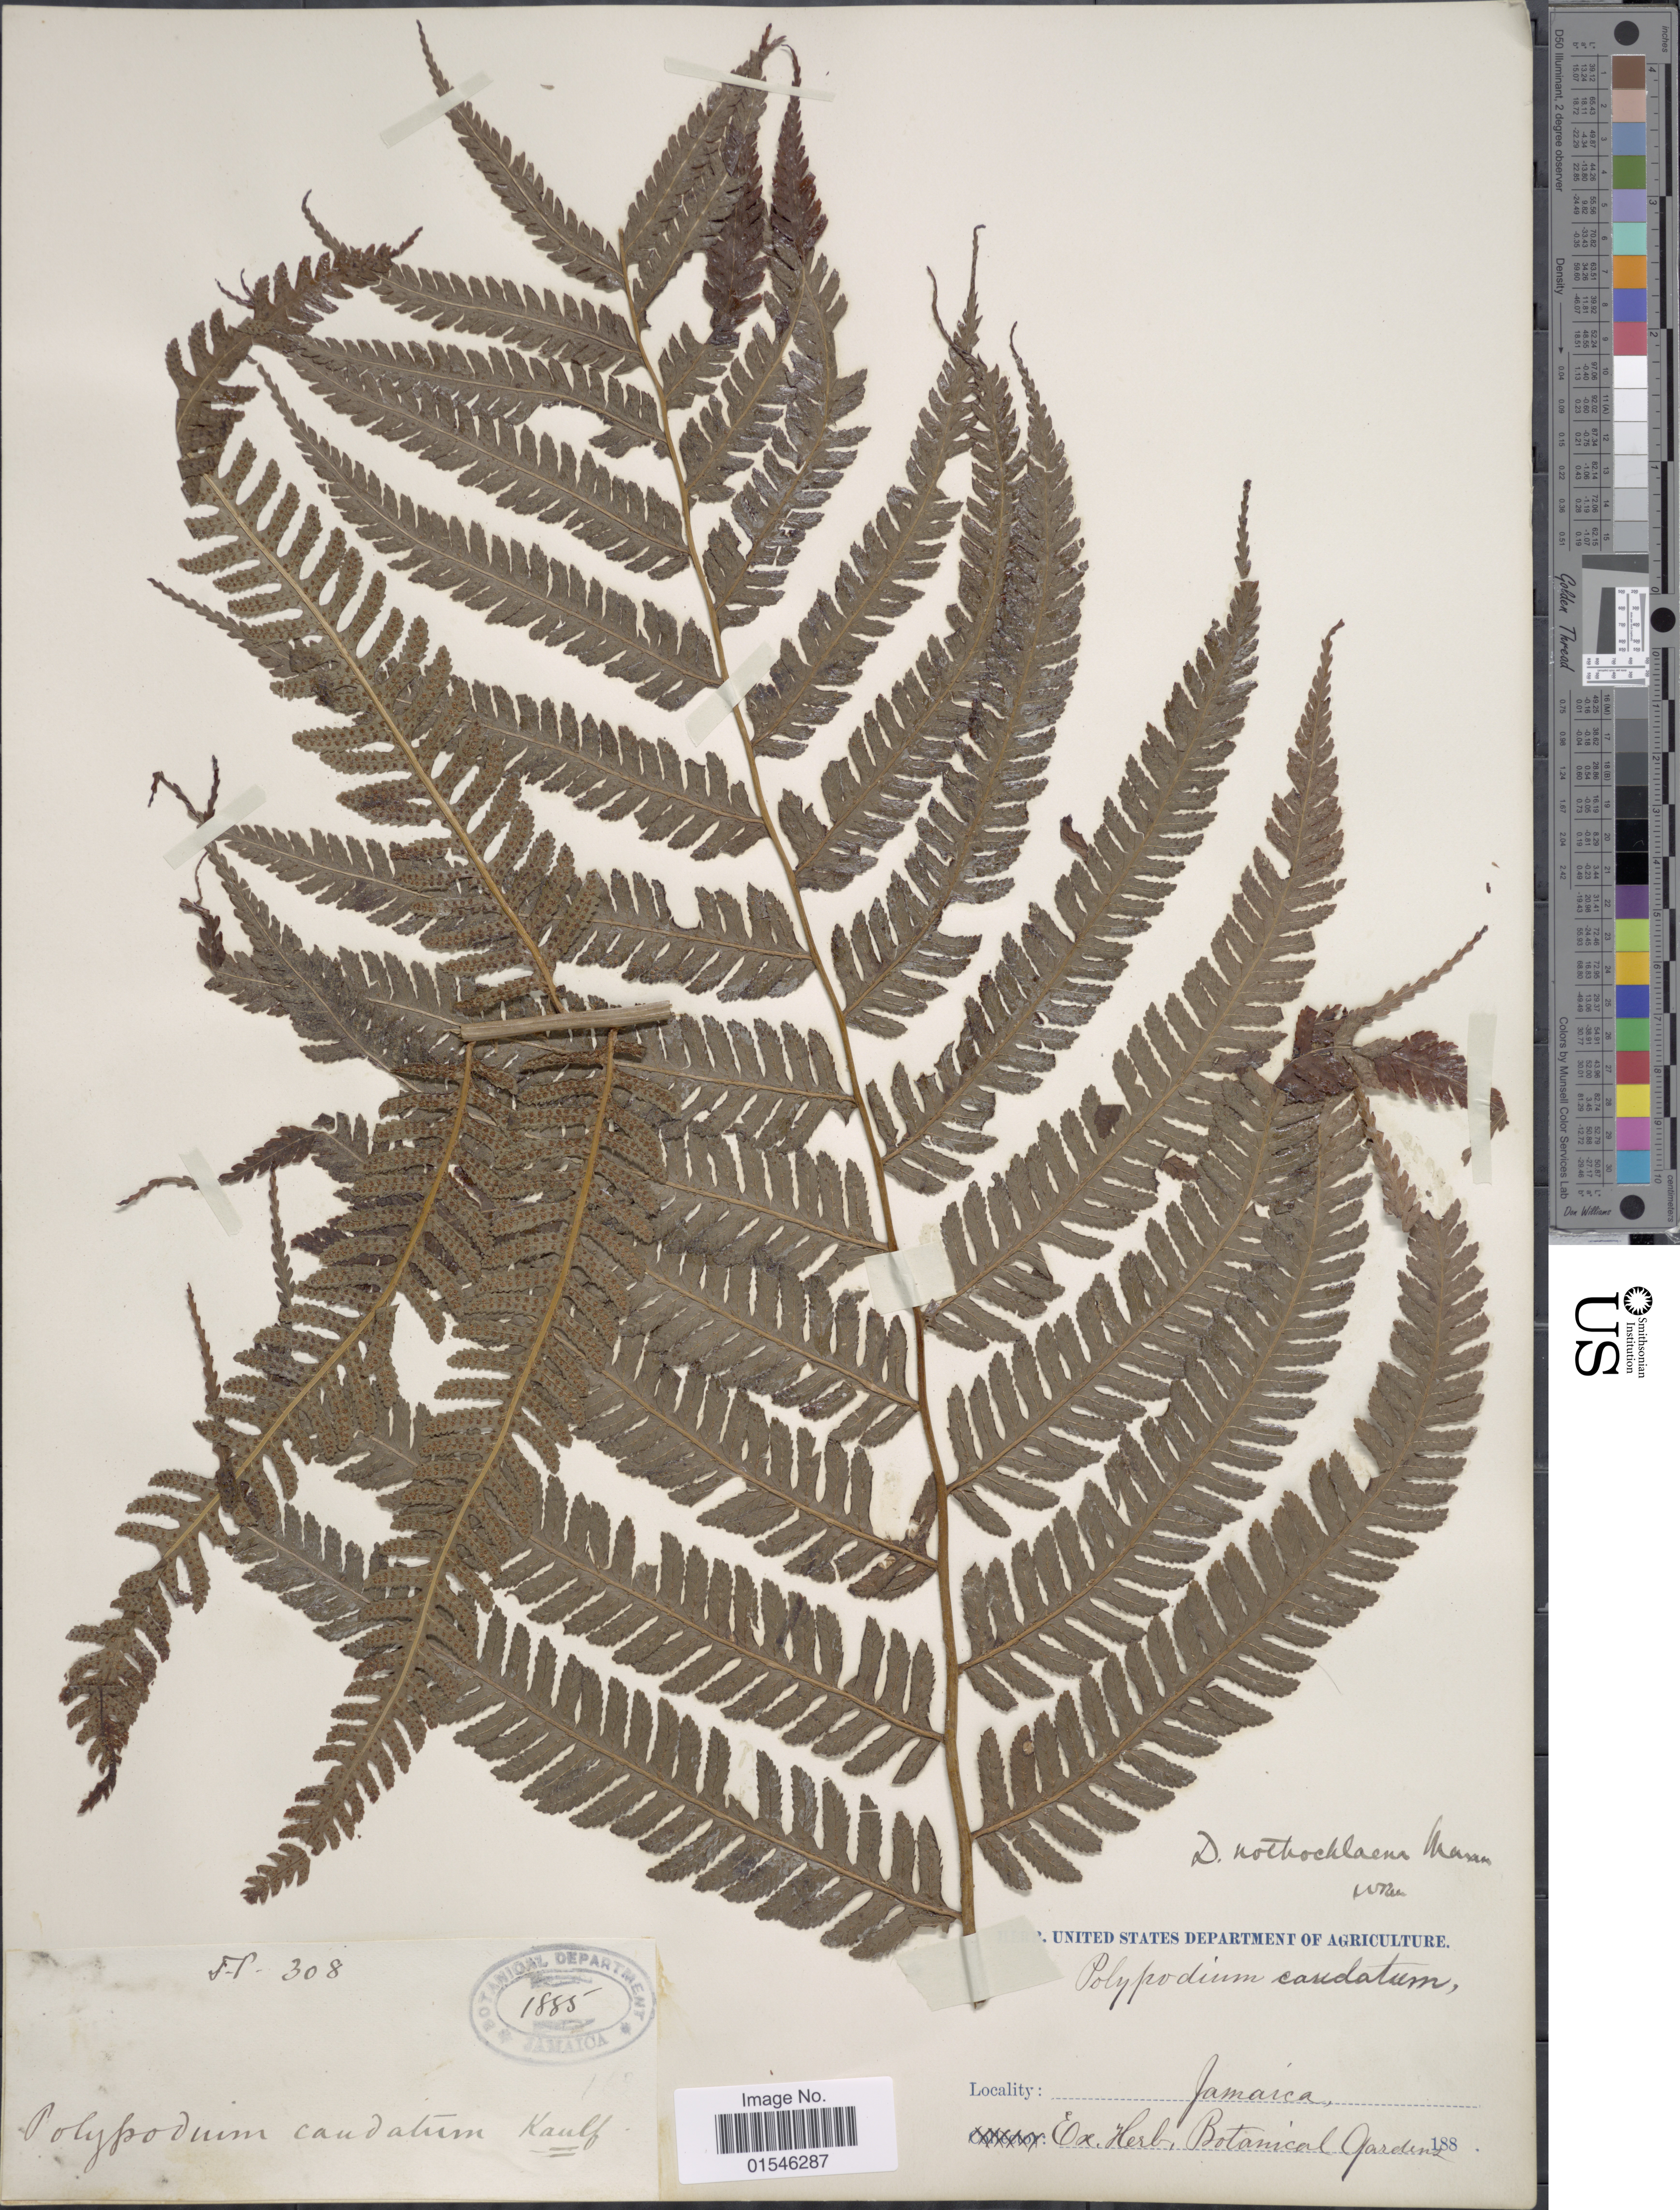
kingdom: Plantae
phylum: Tracheophyta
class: Polypodiopsida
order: Polypodiales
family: Dryopteridaceae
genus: Stigmatopteris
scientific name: Stigmatopteris jamaicensis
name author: (Desv.) Proctor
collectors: ex herb. Bot. Gard.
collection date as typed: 188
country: Jamaica